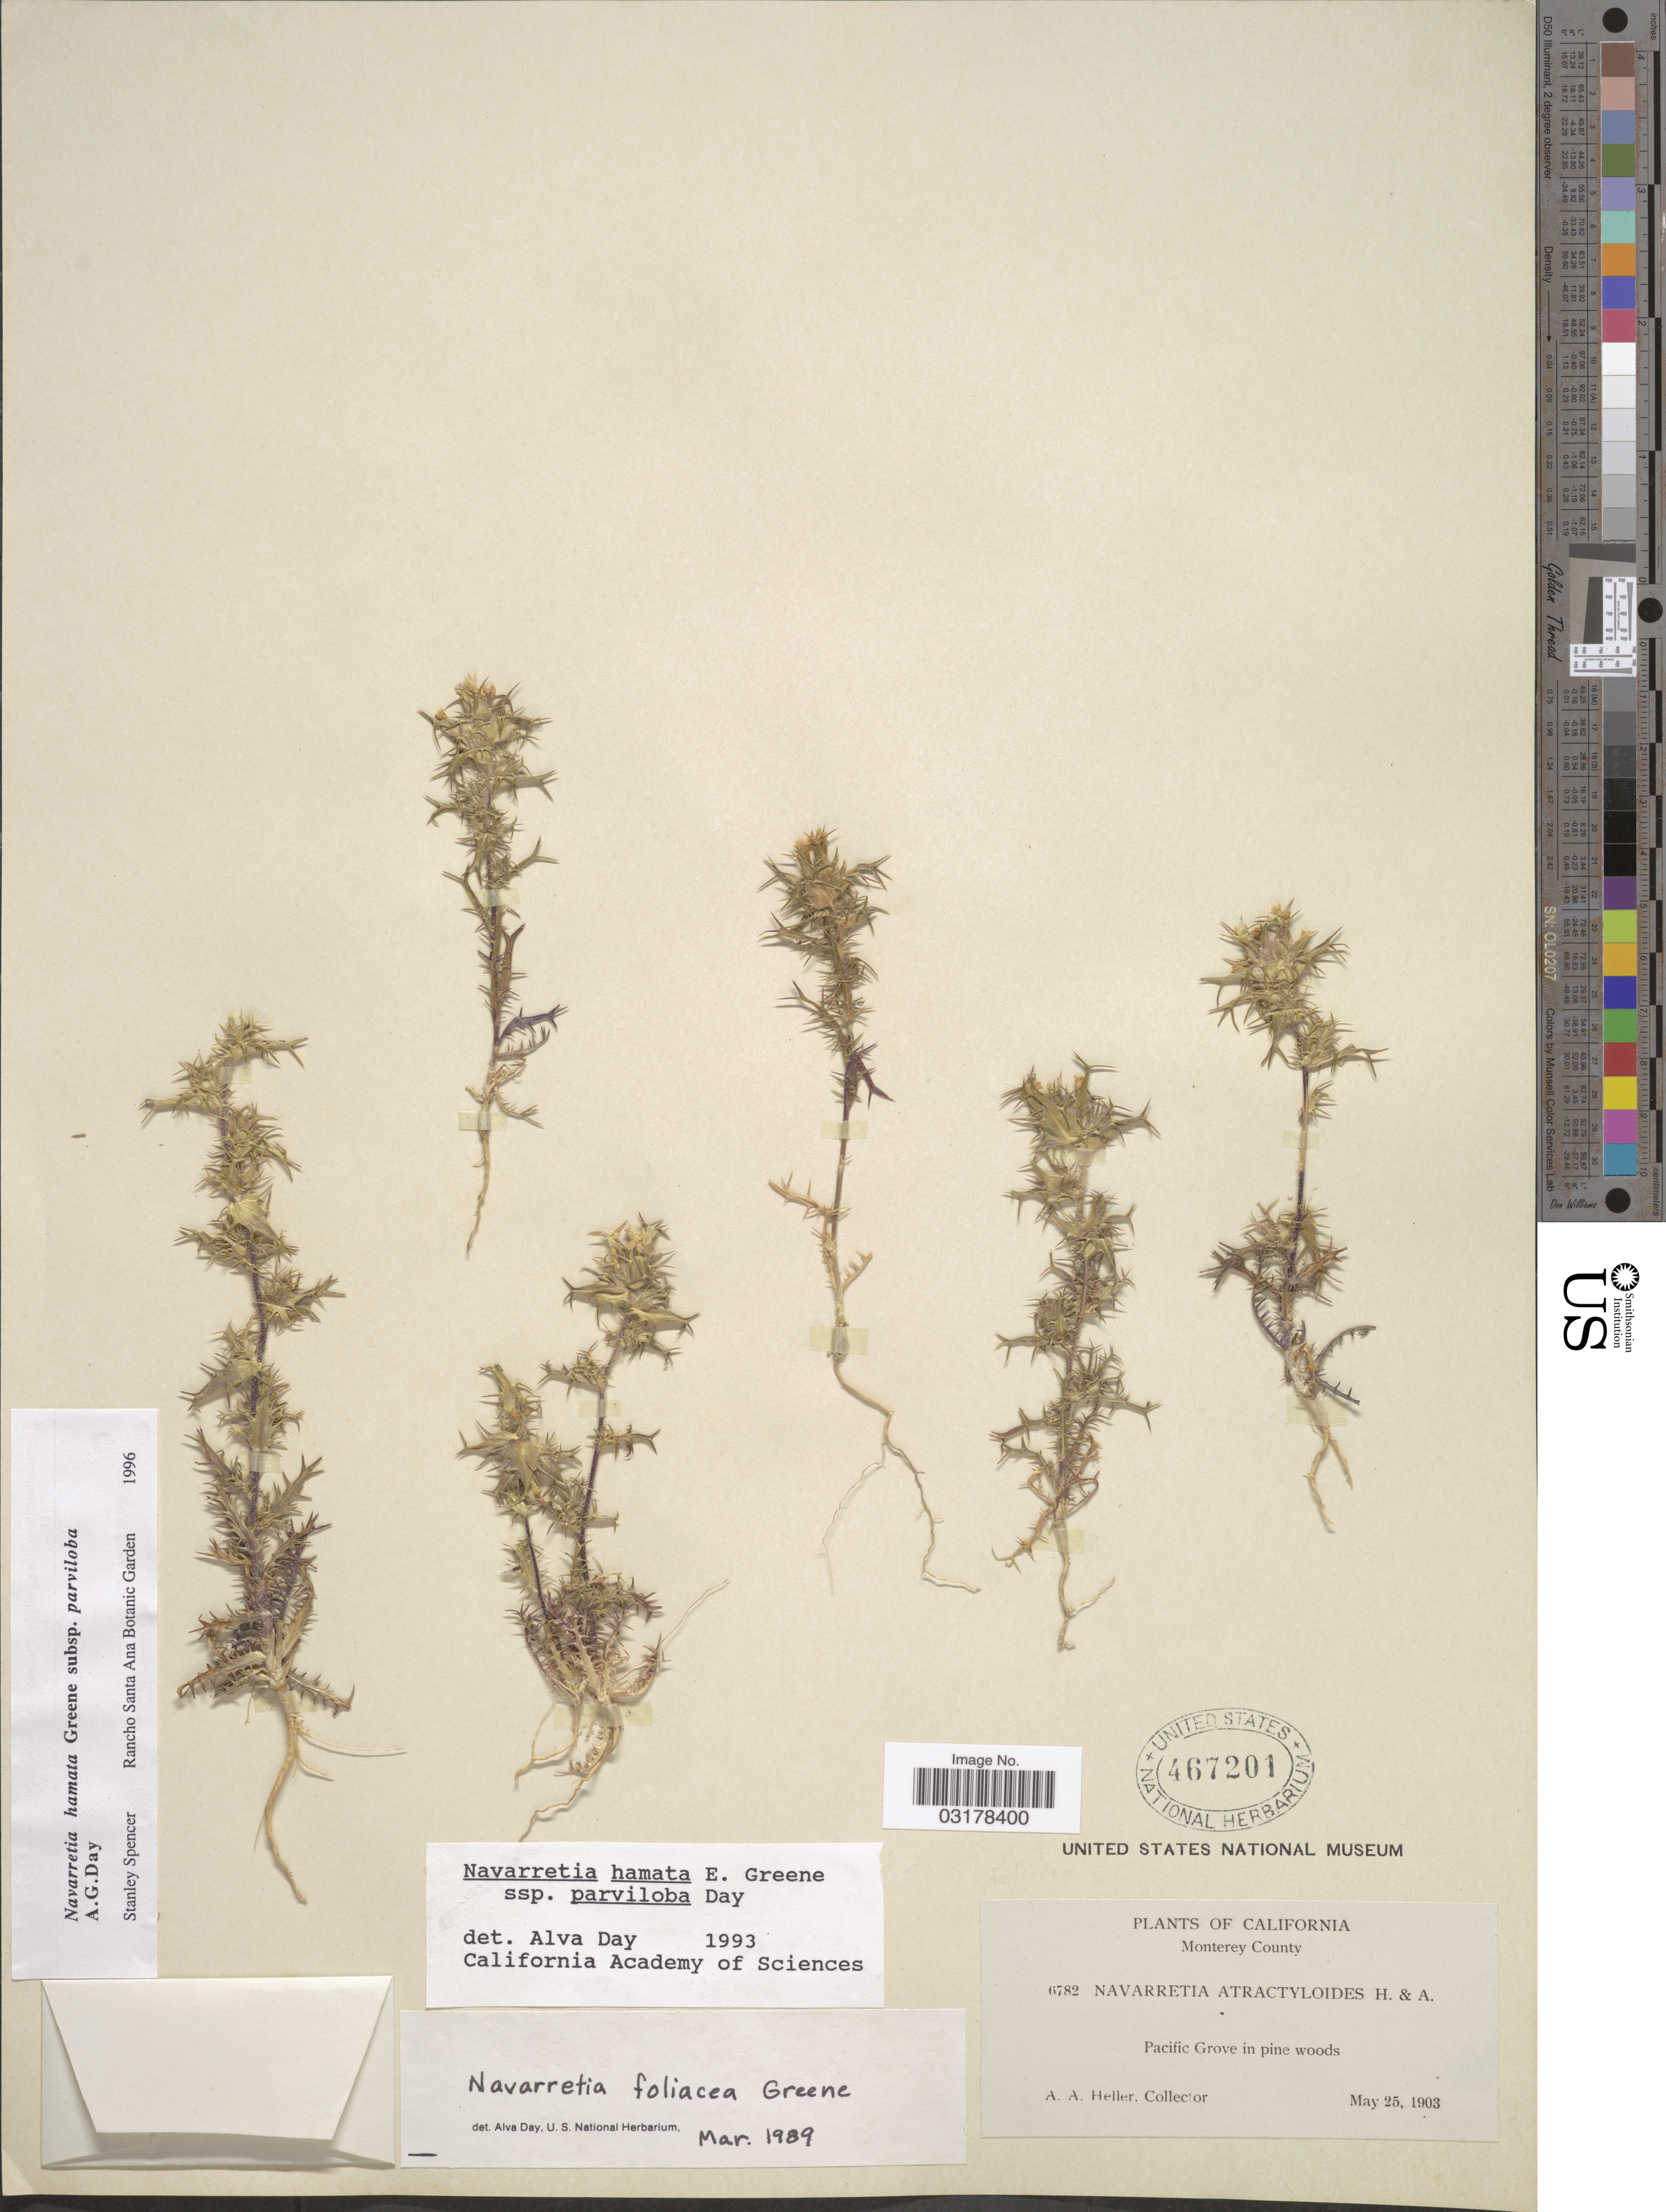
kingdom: Plantae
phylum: Tracheophyta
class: Magnoliopsida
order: Ericales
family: Polemoniaceae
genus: Navarretia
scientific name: Navarretia hamata subsp. parviloba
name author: A.G. Day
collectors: A. A. Heller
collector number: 6782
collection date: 1903-05-25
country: United States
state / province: California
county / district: Monterey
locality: Monterey County. Pacific Grove in pine woods.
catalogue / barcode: US 467201